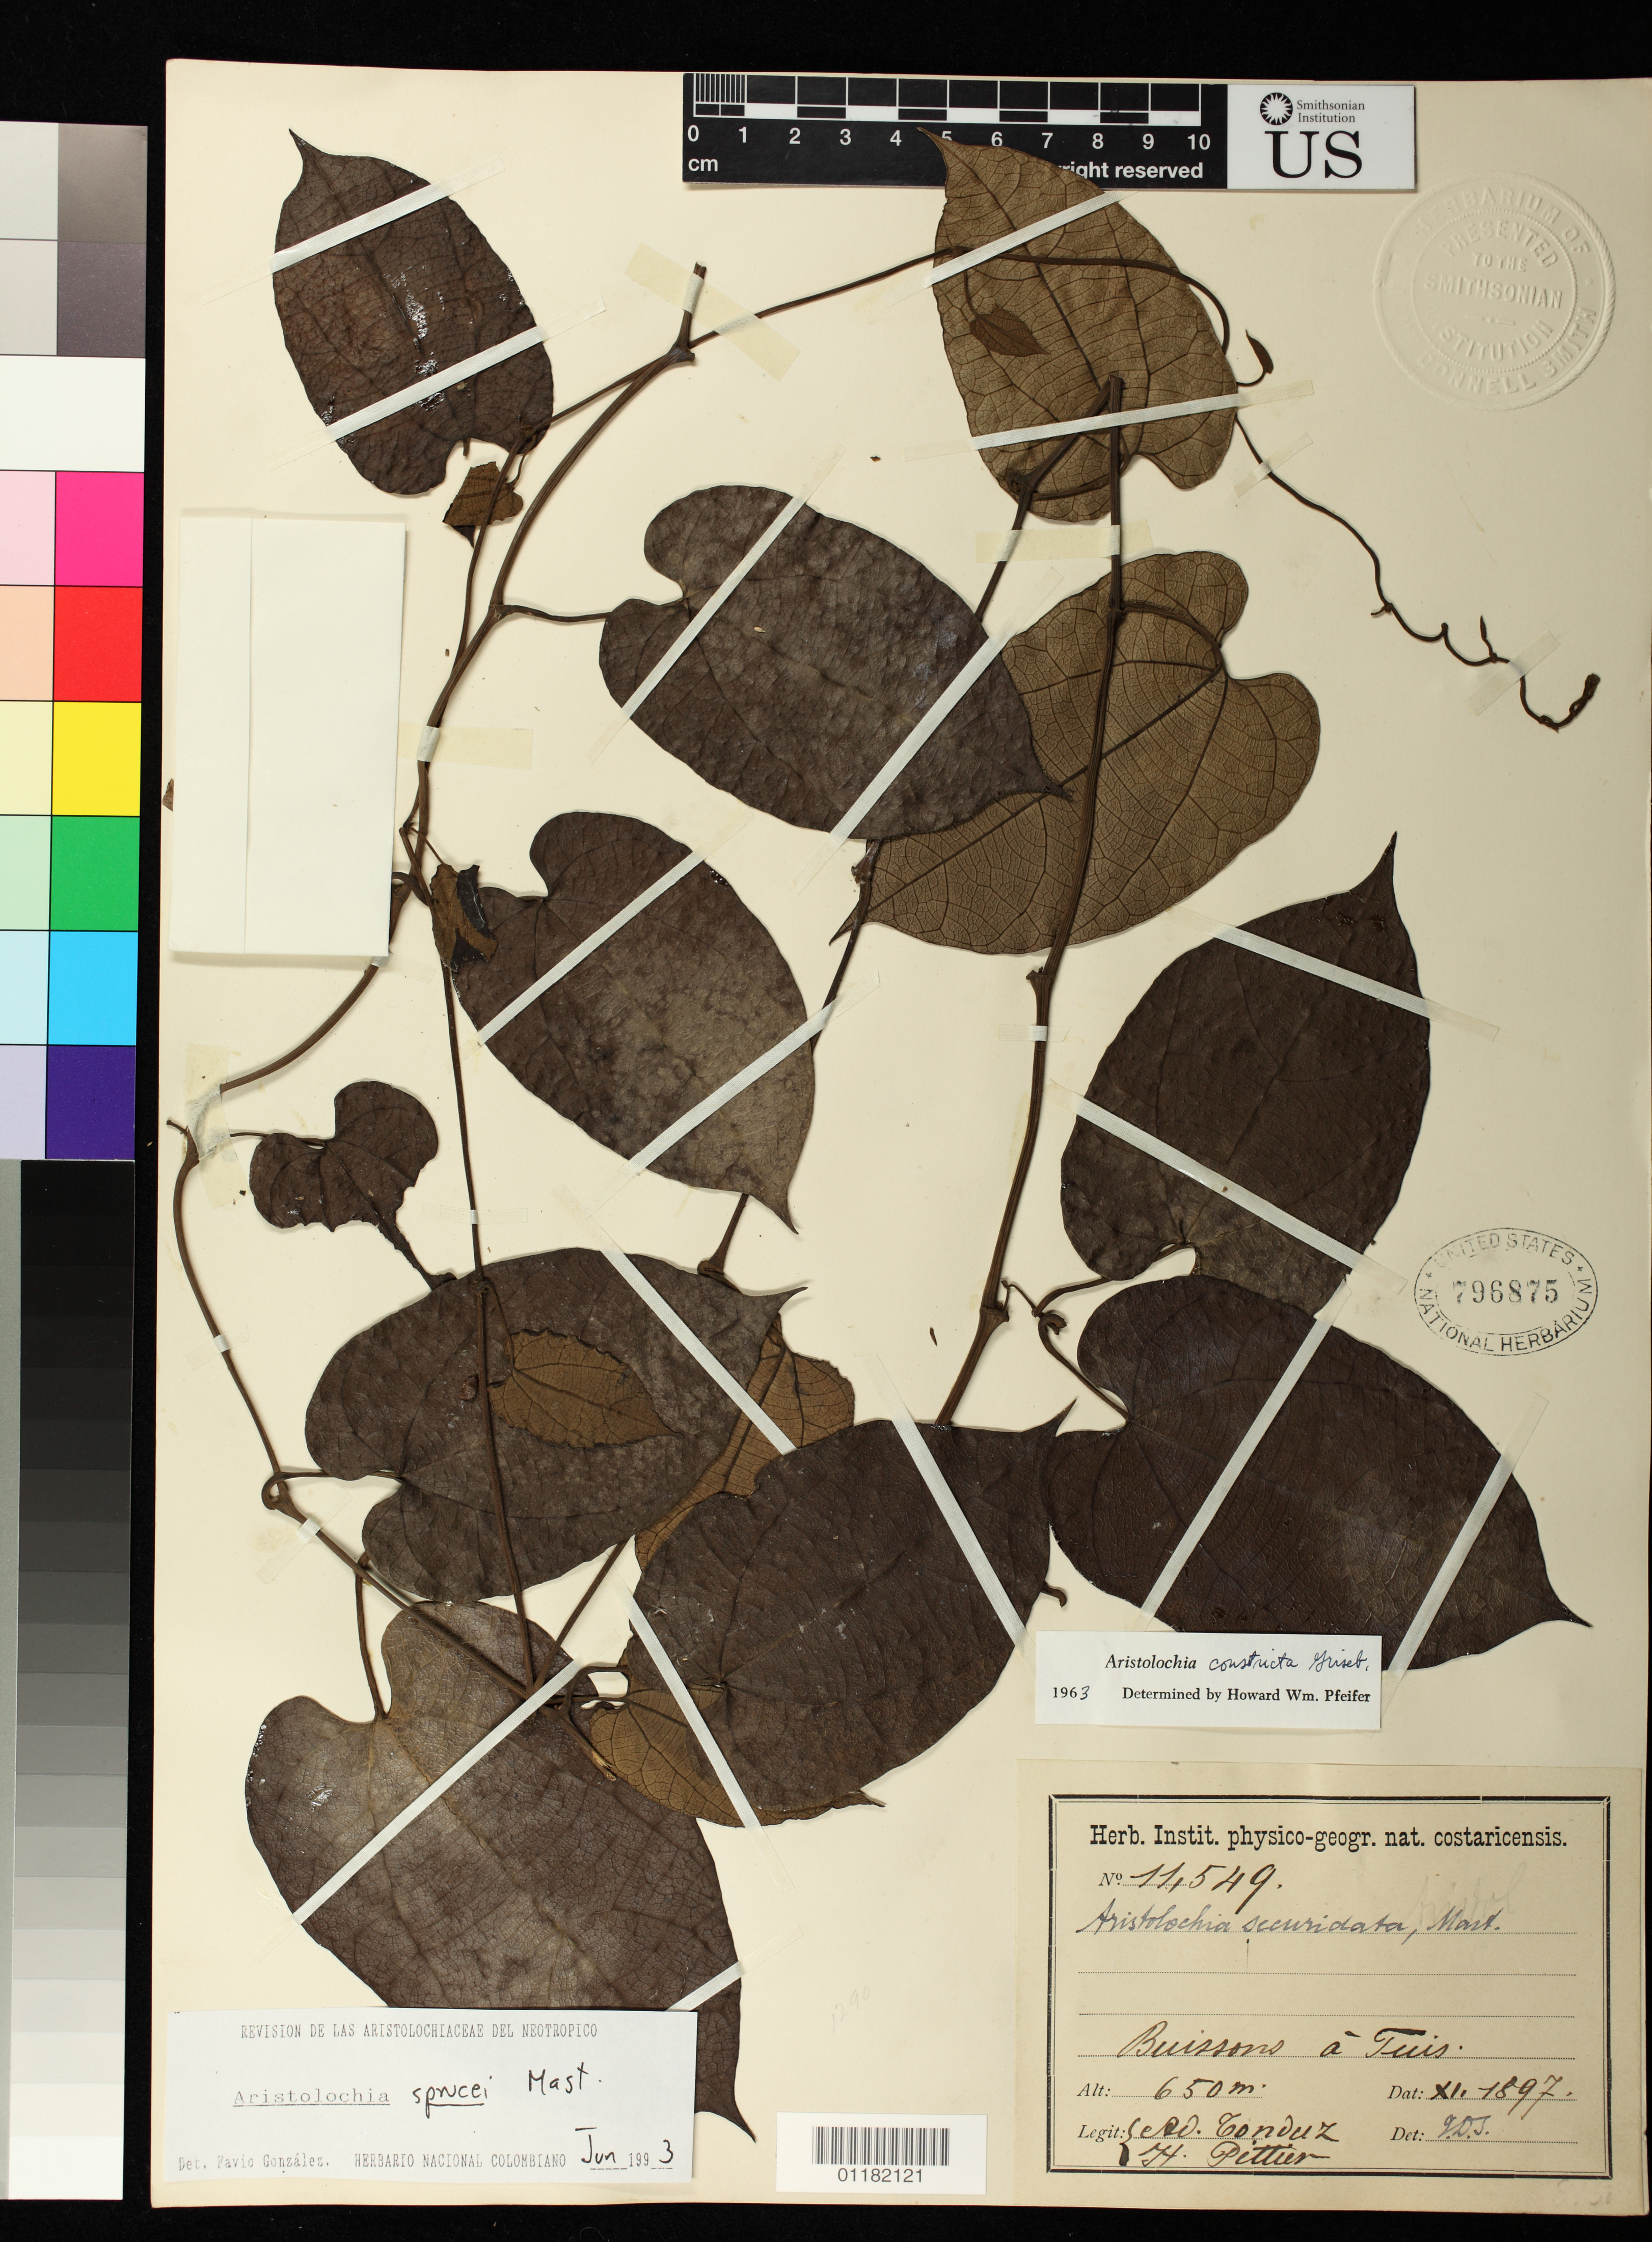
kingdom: Plantae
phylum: Tracheophyta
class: Magnoliopsida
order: Piperales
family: Aristolochiaceae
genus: Aristolochia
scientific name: Aristolochia constricta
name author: Griseb.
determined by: Jiménez, José Estaban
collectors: A. Tonduz & H. F. Pittier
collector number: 11549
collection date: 1897-11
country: Costa Rica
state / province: Cartago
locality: Buissons à Tuis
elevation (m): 650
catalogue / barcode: US 796875